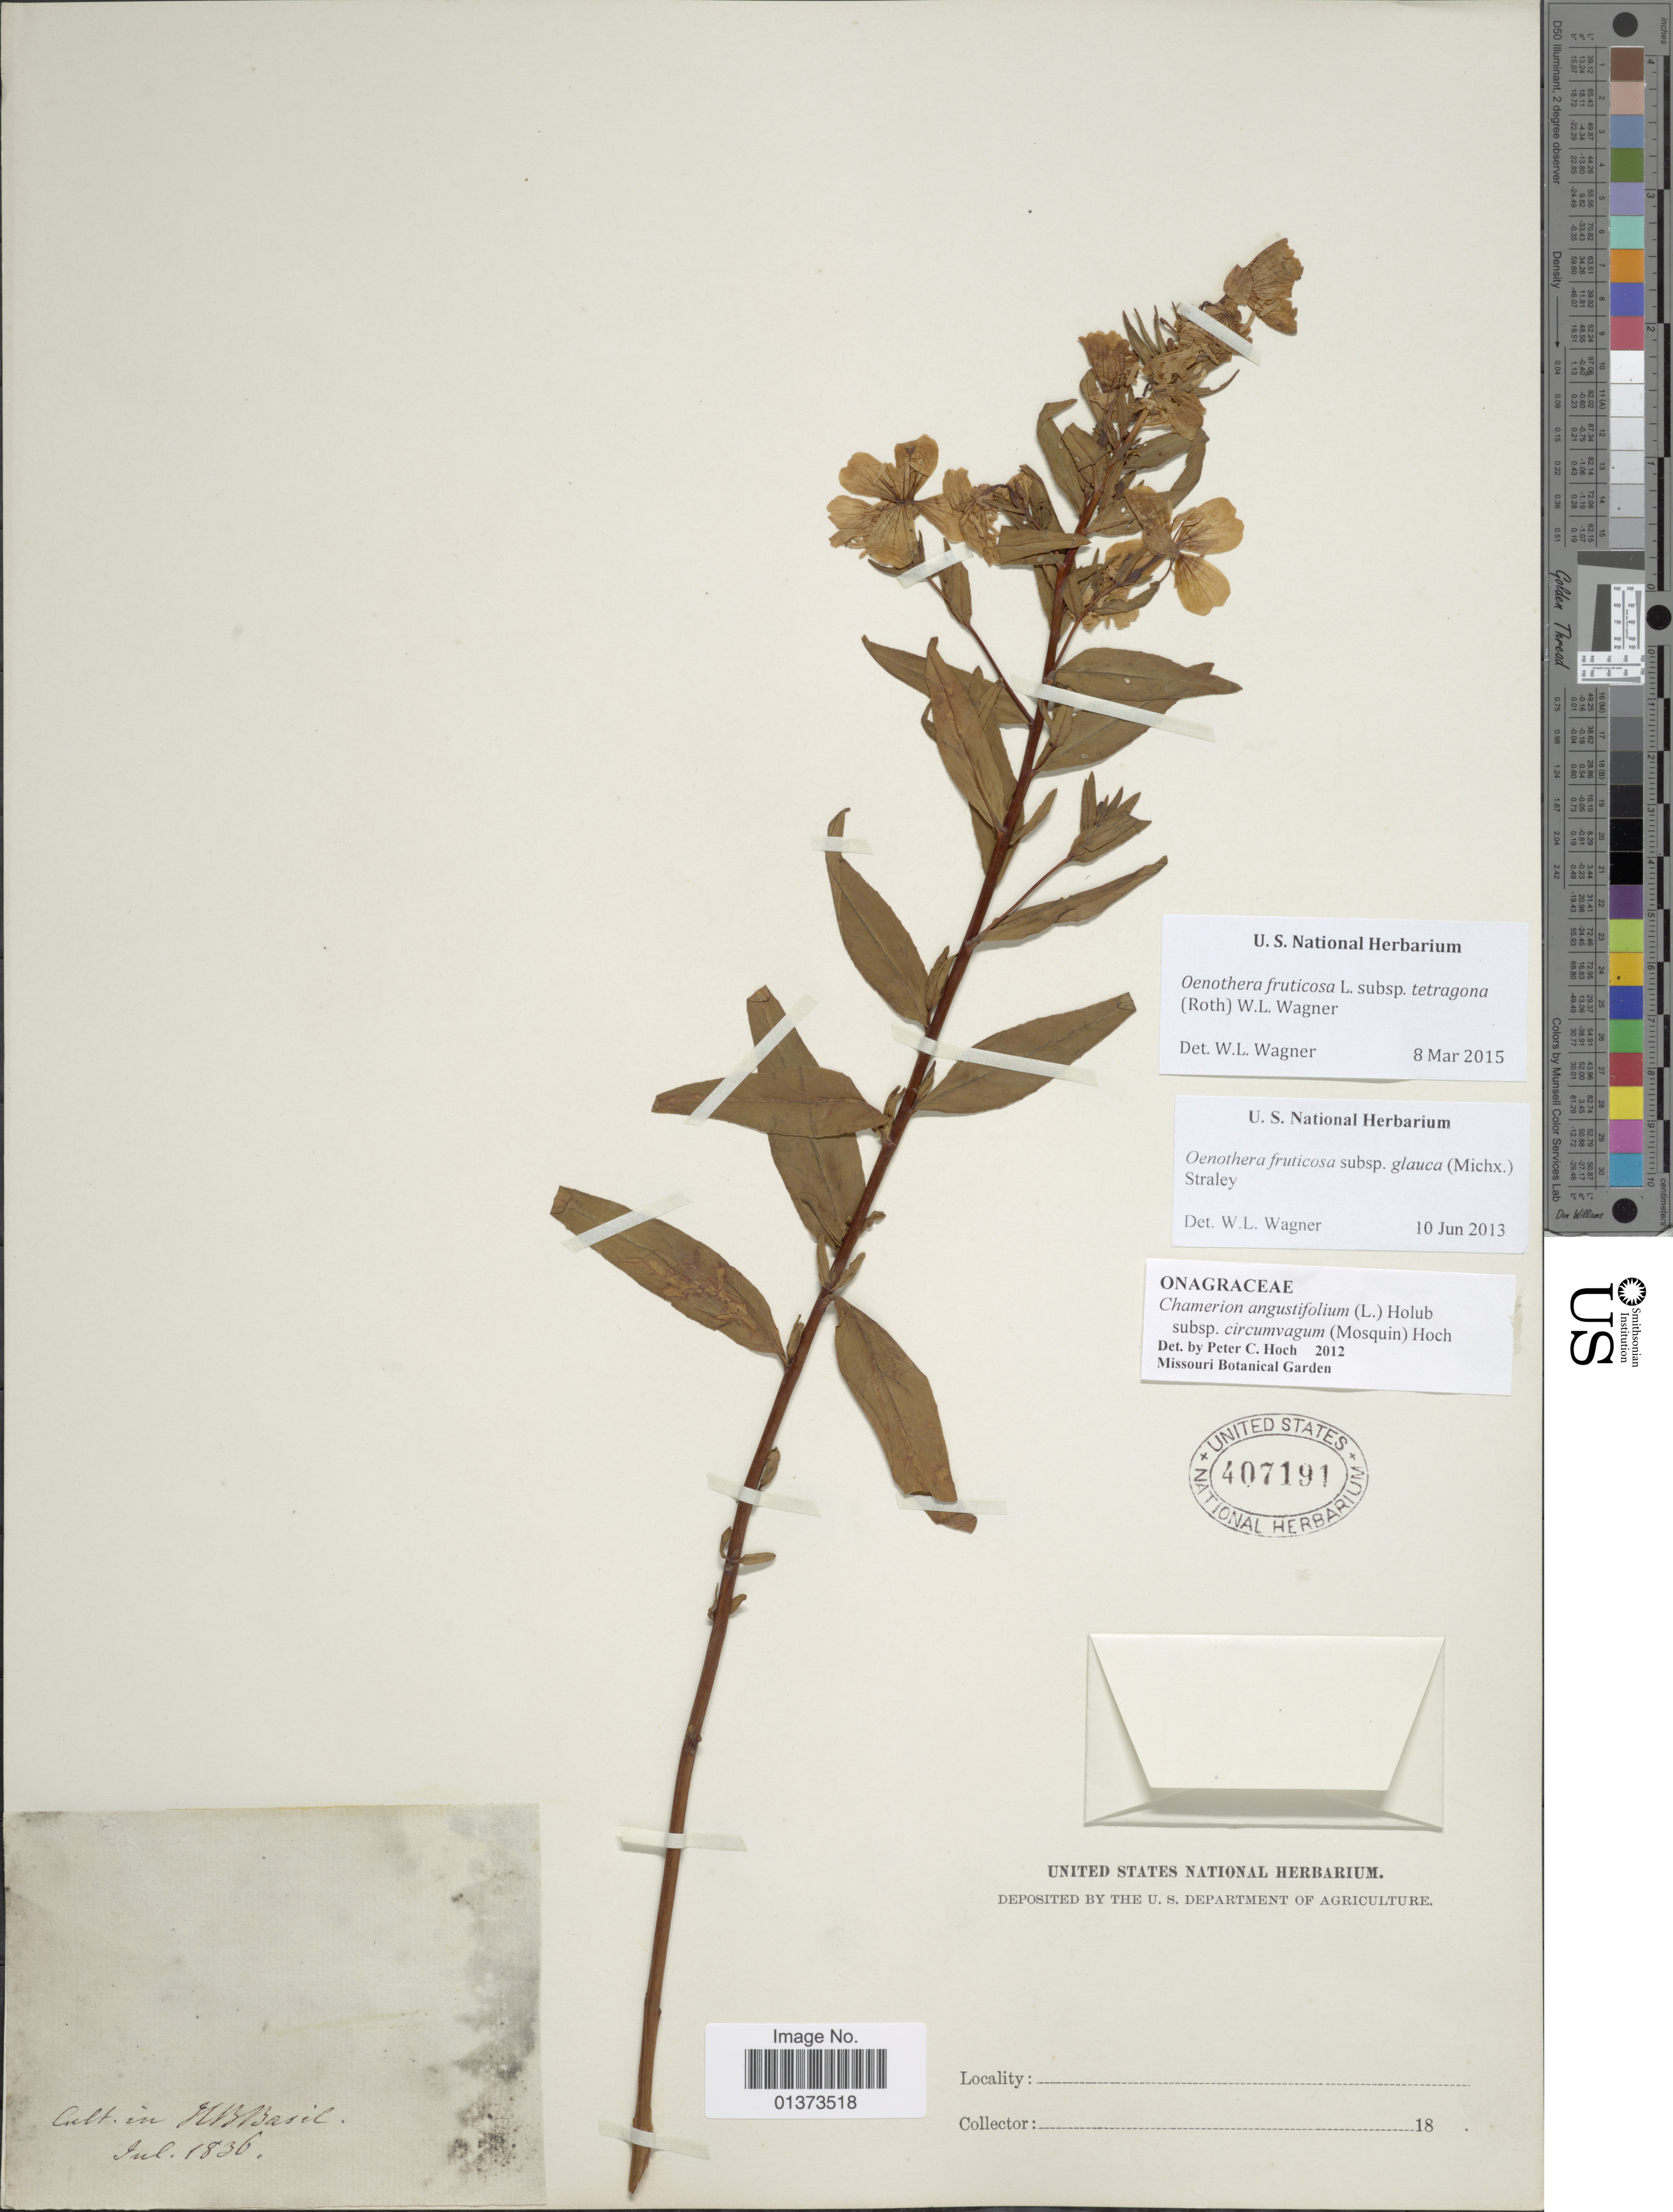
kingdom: Plantae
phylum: Tracheophyta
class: Magnoliopsida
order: Myrtales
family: Onagraceae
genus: Oenothera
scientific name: Oenothera fruticosa subsp. tetragona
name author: (Roth) W.L. Wagner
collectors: U.S. National Herbarium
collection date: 1836-07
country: Switzerland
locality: Cult. in HB Basil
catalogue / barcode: US 407191